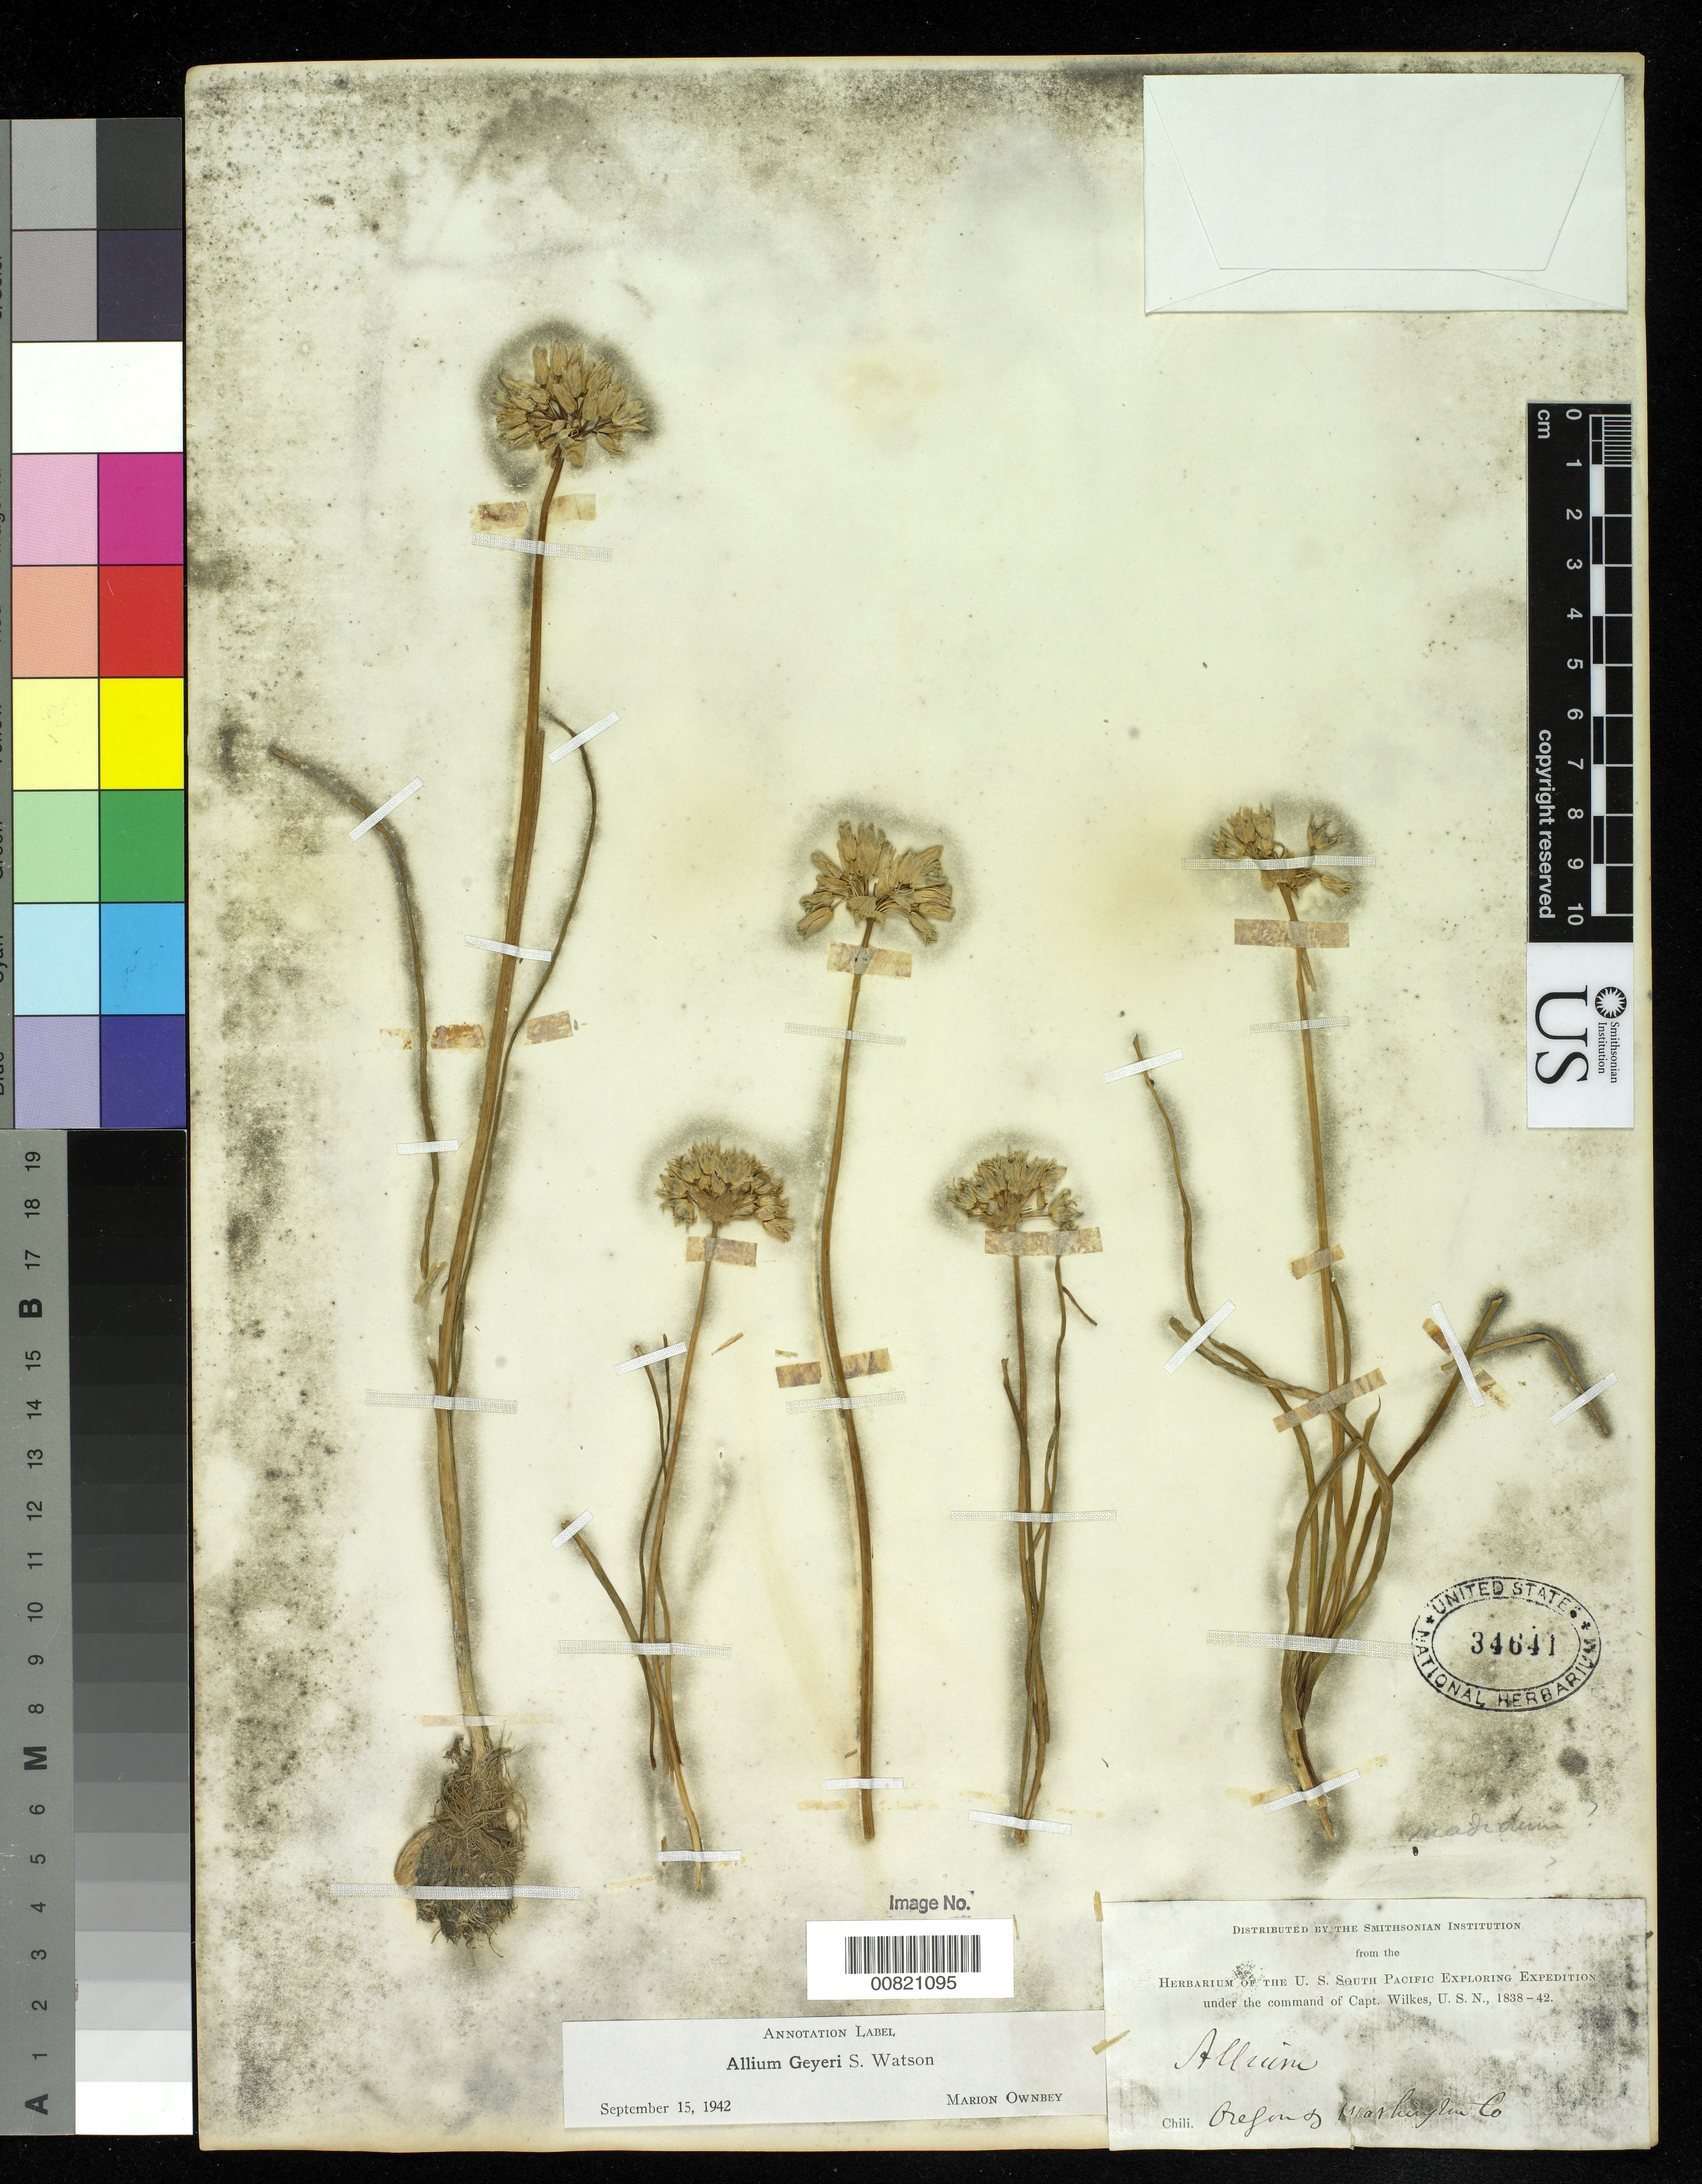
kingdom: Plantae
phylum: Tracheophyta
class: Liliopsida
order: Asparagales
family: Amaryllidaceae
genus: Allium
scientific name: Allium geyeri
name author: S. Watson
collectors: Wilkes Explor. Exped.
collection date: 1838/1842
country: United States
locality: Oregon & Washington Co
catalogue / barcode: US 34641